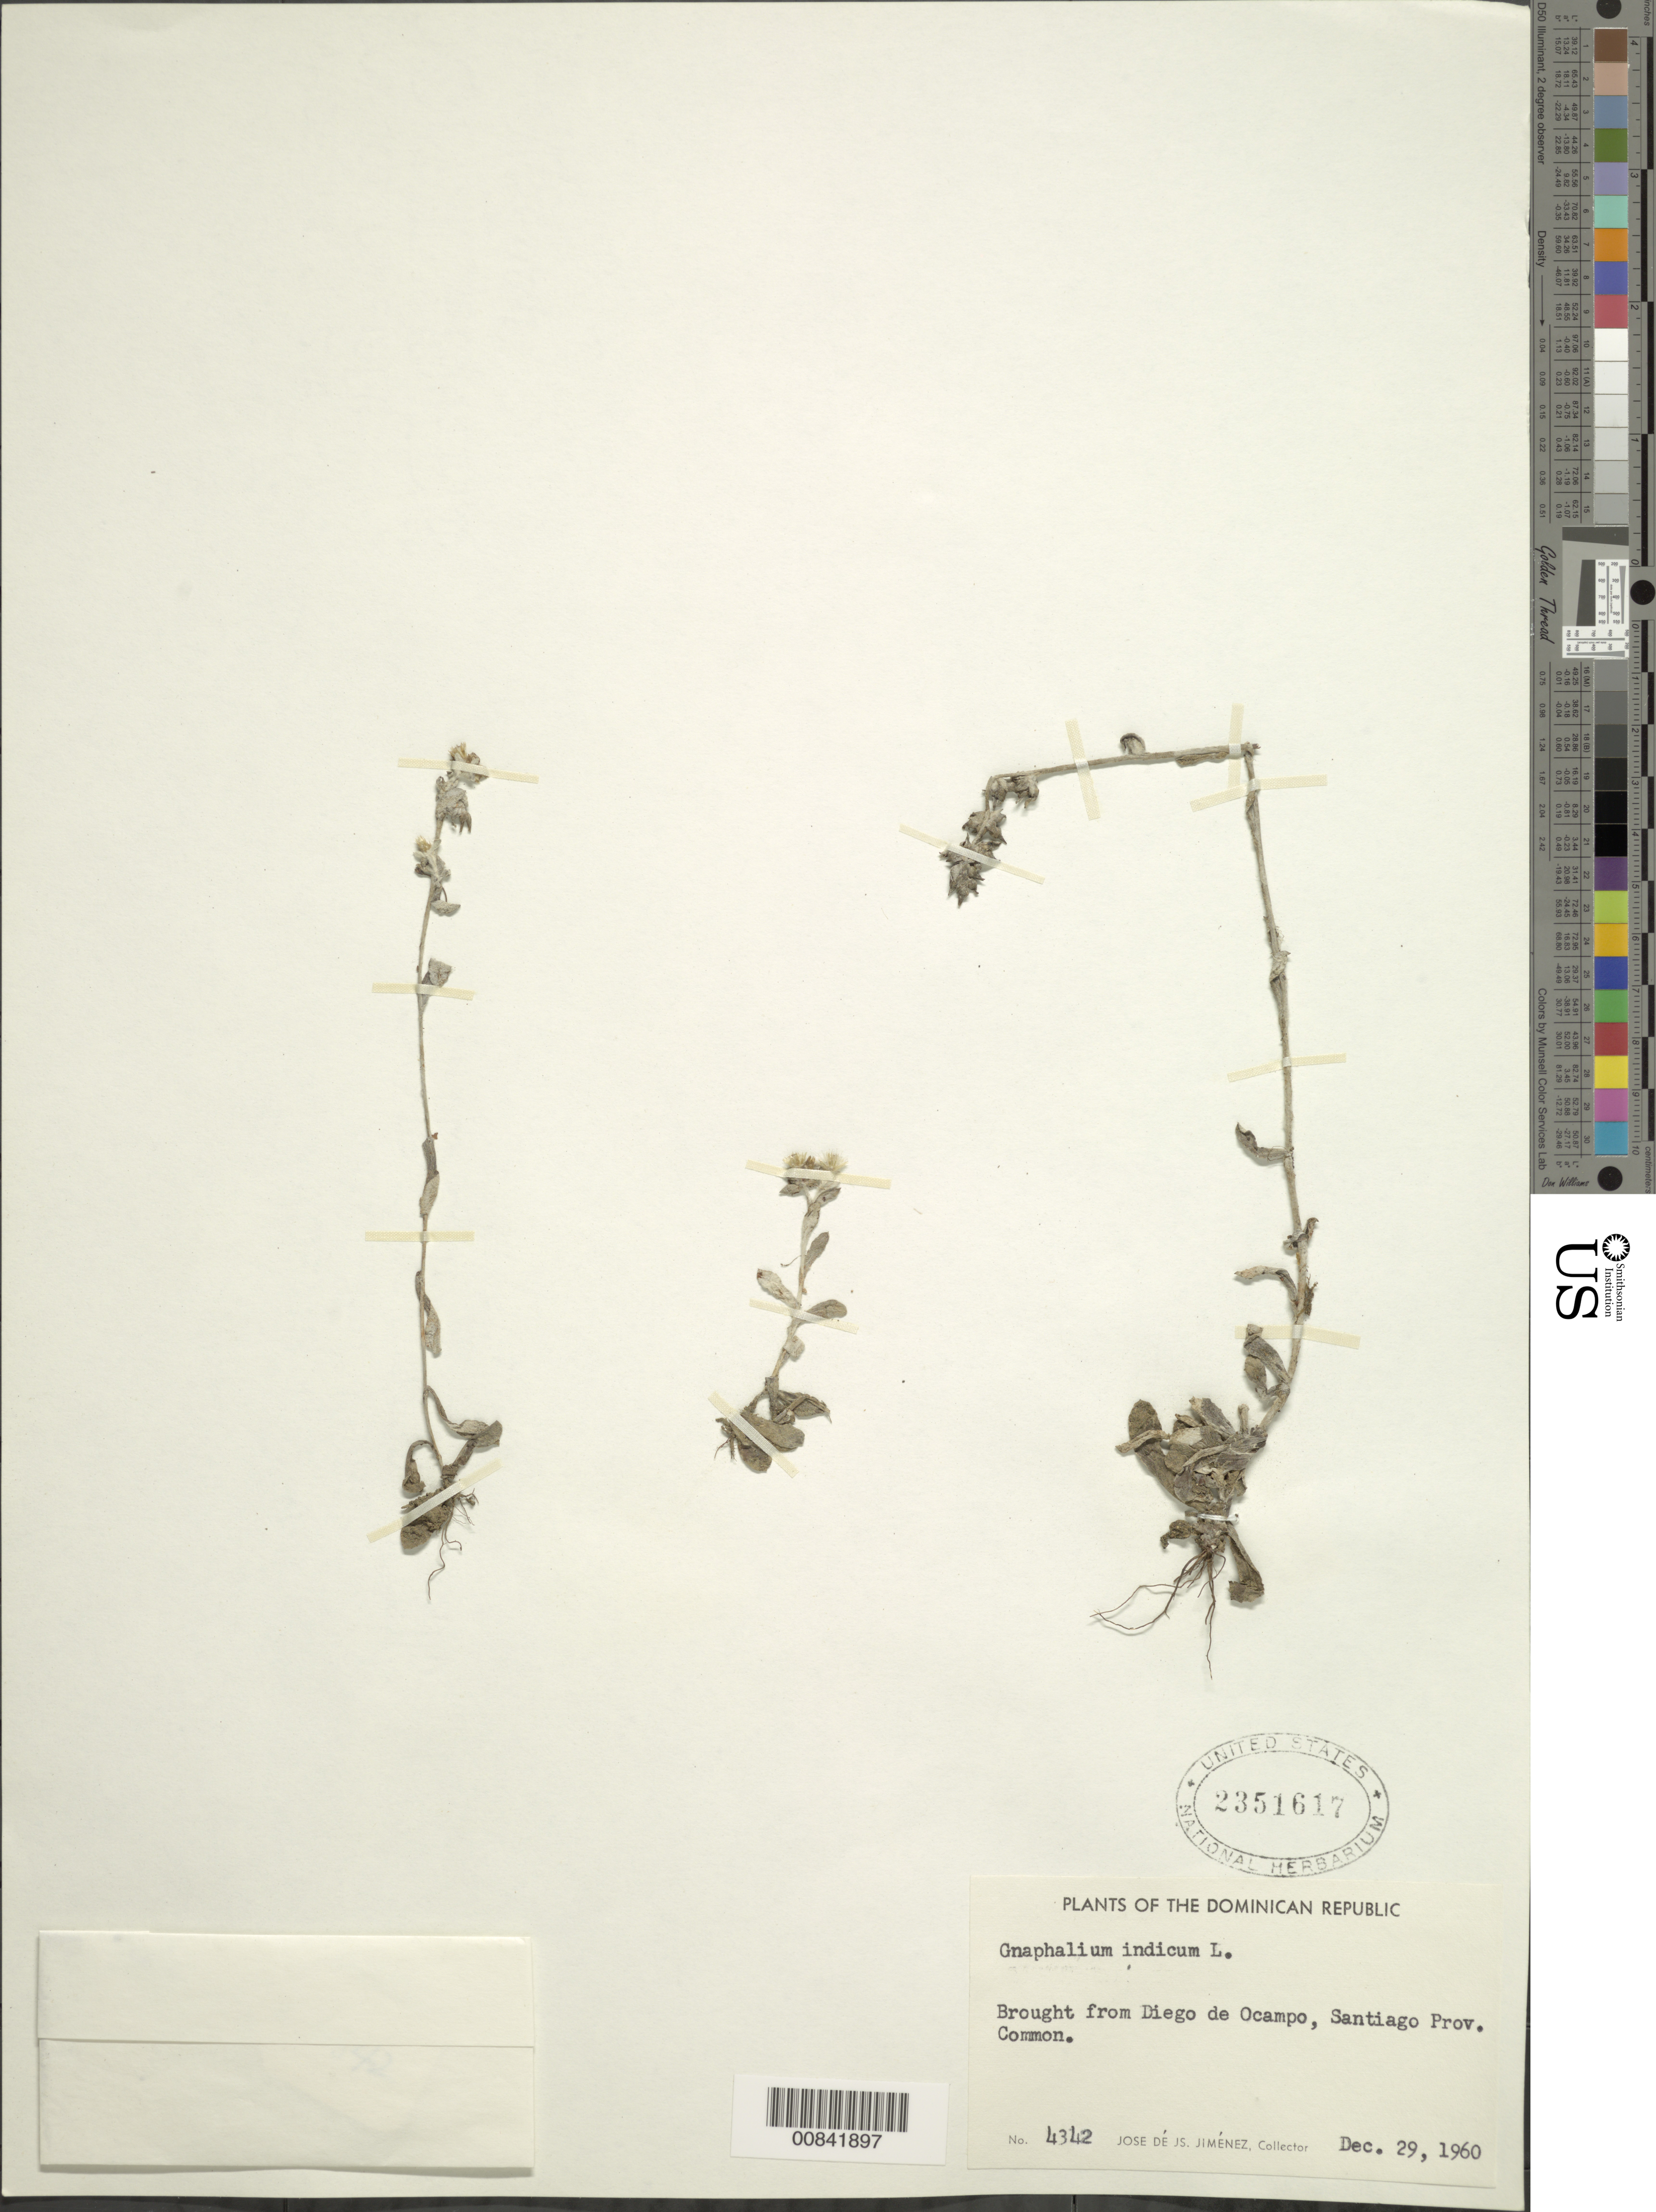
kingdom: Plantae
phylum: Tracheophyta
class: Magnoliopsida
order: Asterales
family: Asteraceae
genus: Helichrysum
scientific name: Helichrysum indicum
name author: (L.) Grierson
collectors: J. J. Jiménez Almonte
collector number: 4342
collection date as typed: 29 Dec 1960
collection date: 1960-12-29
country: Dominican Republic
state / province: Santiago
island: Hispaniola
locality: From Diego de Ocampo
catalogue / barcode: US 2351617